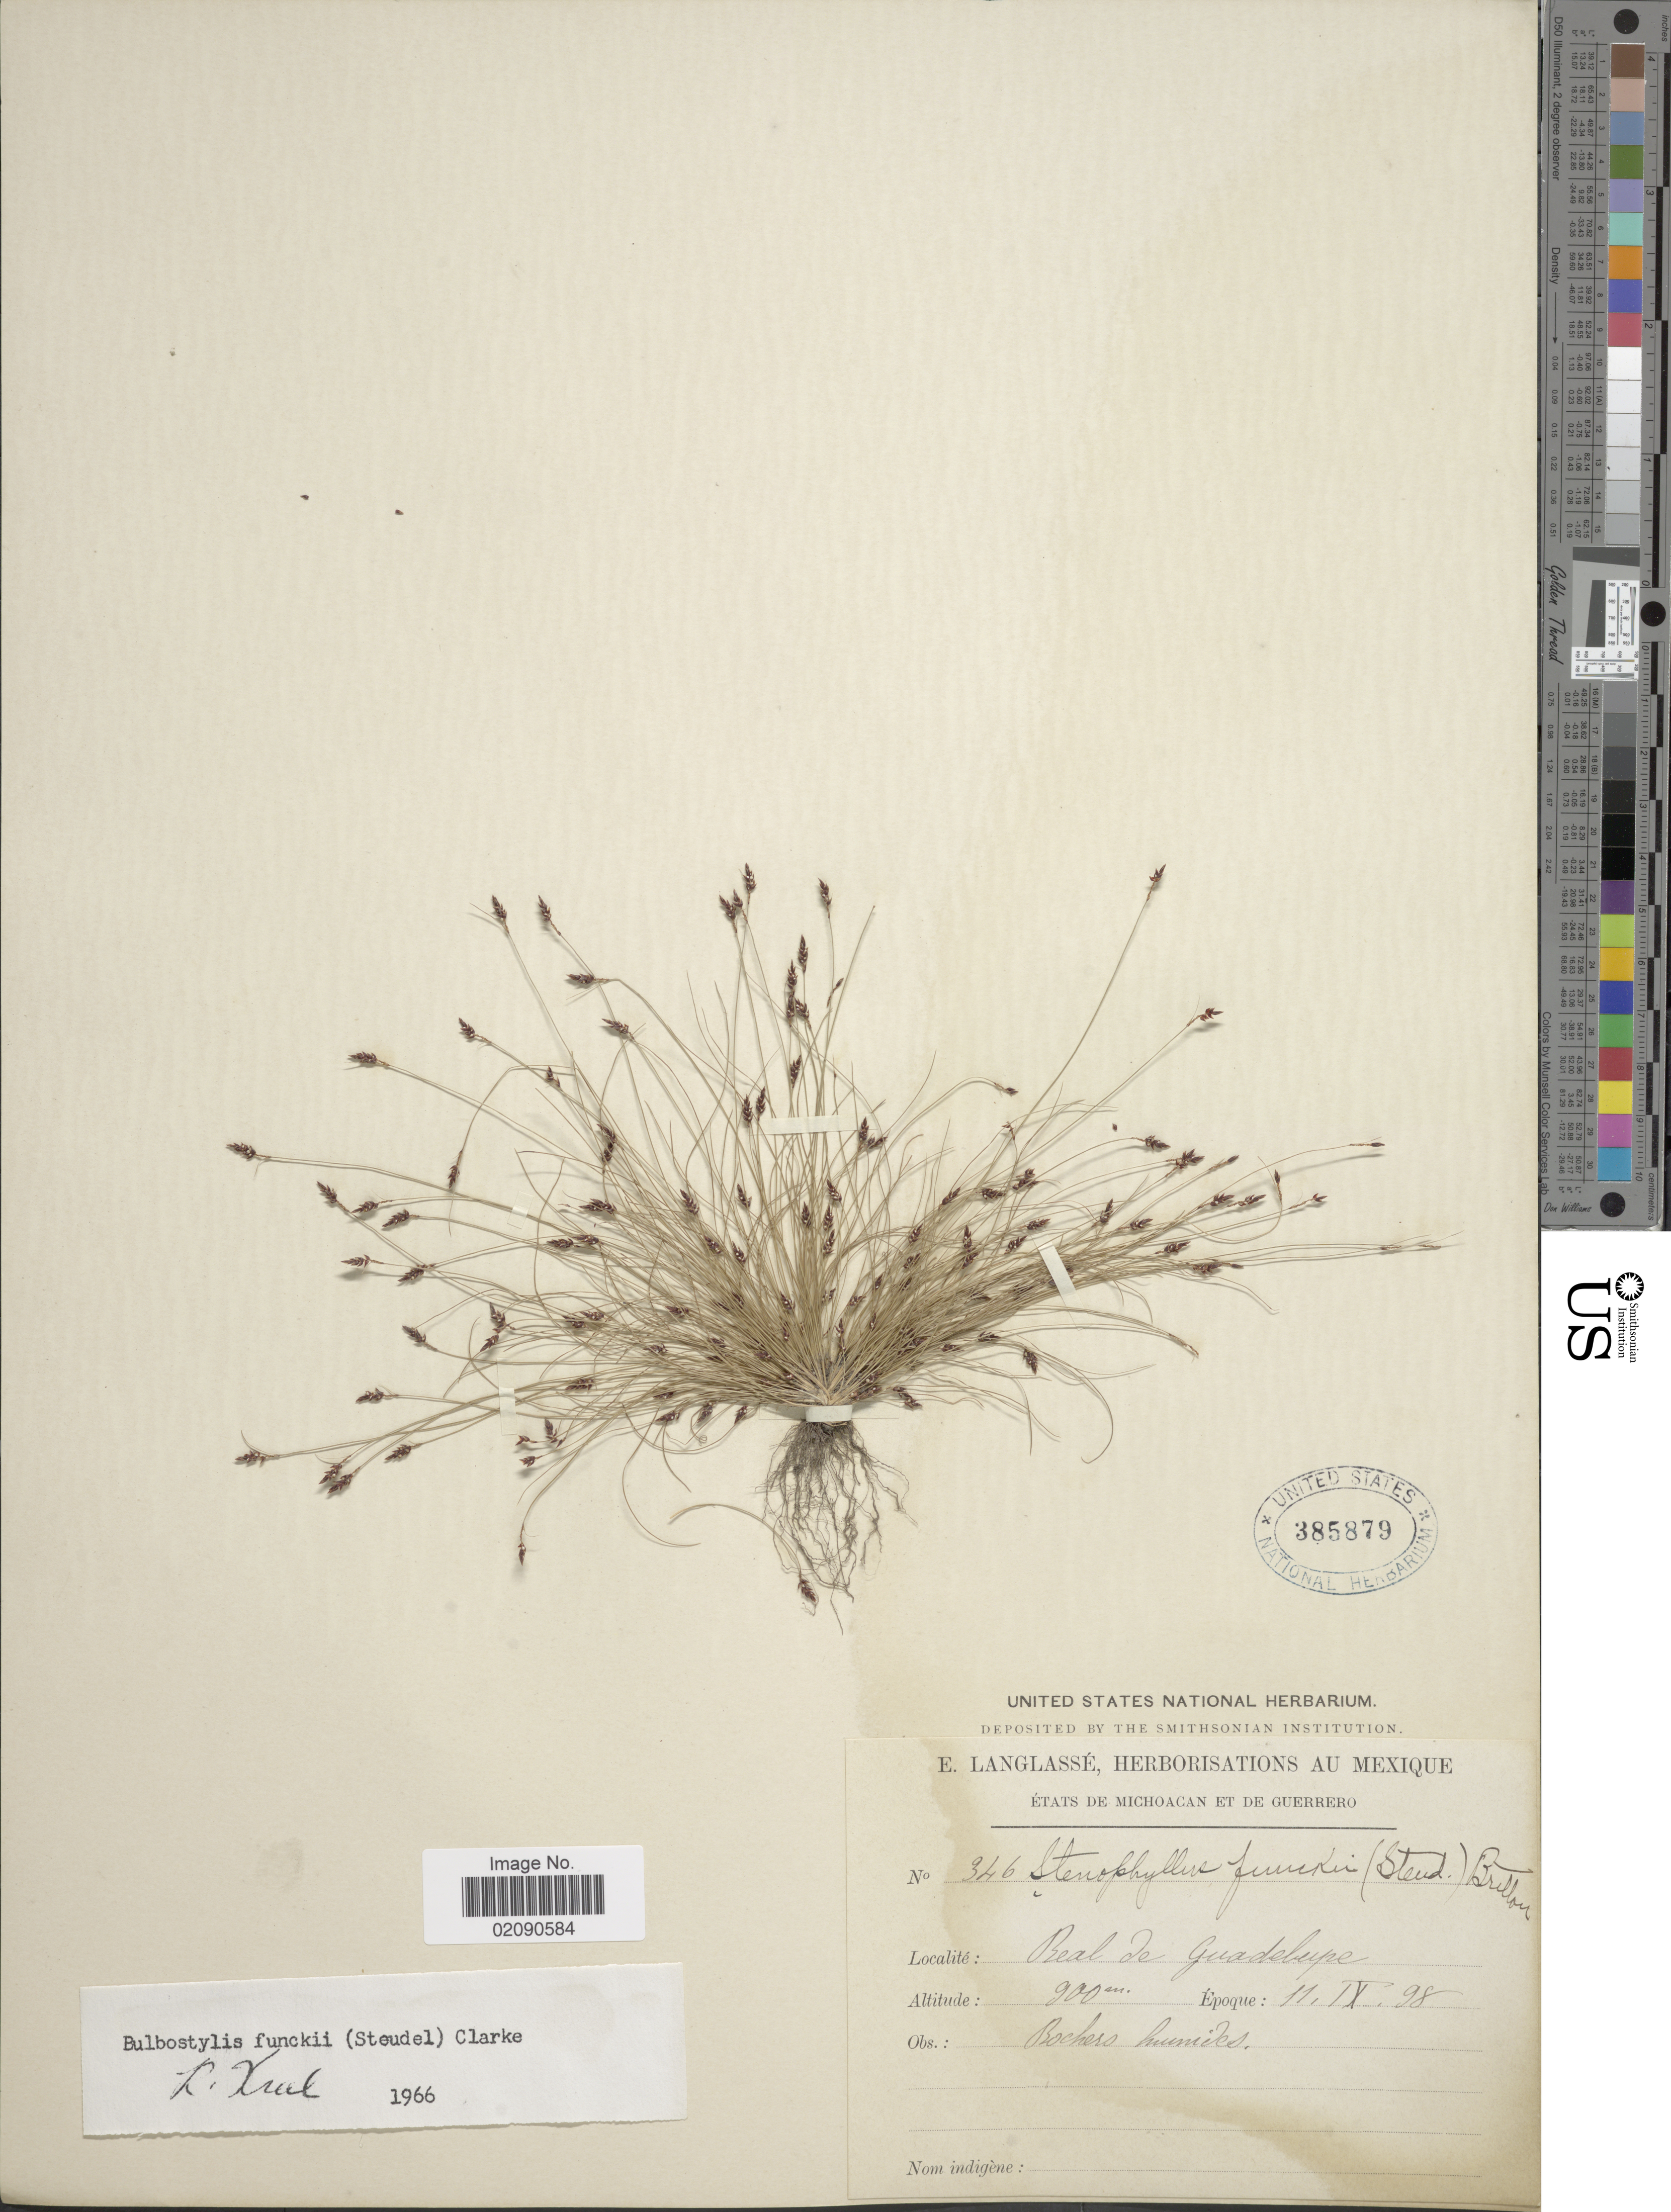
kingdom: Plantae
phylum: Tracheophyta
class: Liliopsida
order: Poales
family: Cyperaceae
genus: Bulbostylis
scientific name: Bulbostylis funckii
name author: (Steud.) C.B. Clarke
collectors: E. Langlassé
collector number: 346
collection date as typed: Transcribed d/m/y: 11/9/98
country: Mexico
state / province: Baja California Norte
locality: États de Michoacan et de Guerrero, Real de Guadelupe, Rochere humides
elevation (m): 900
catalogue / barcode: US 385879